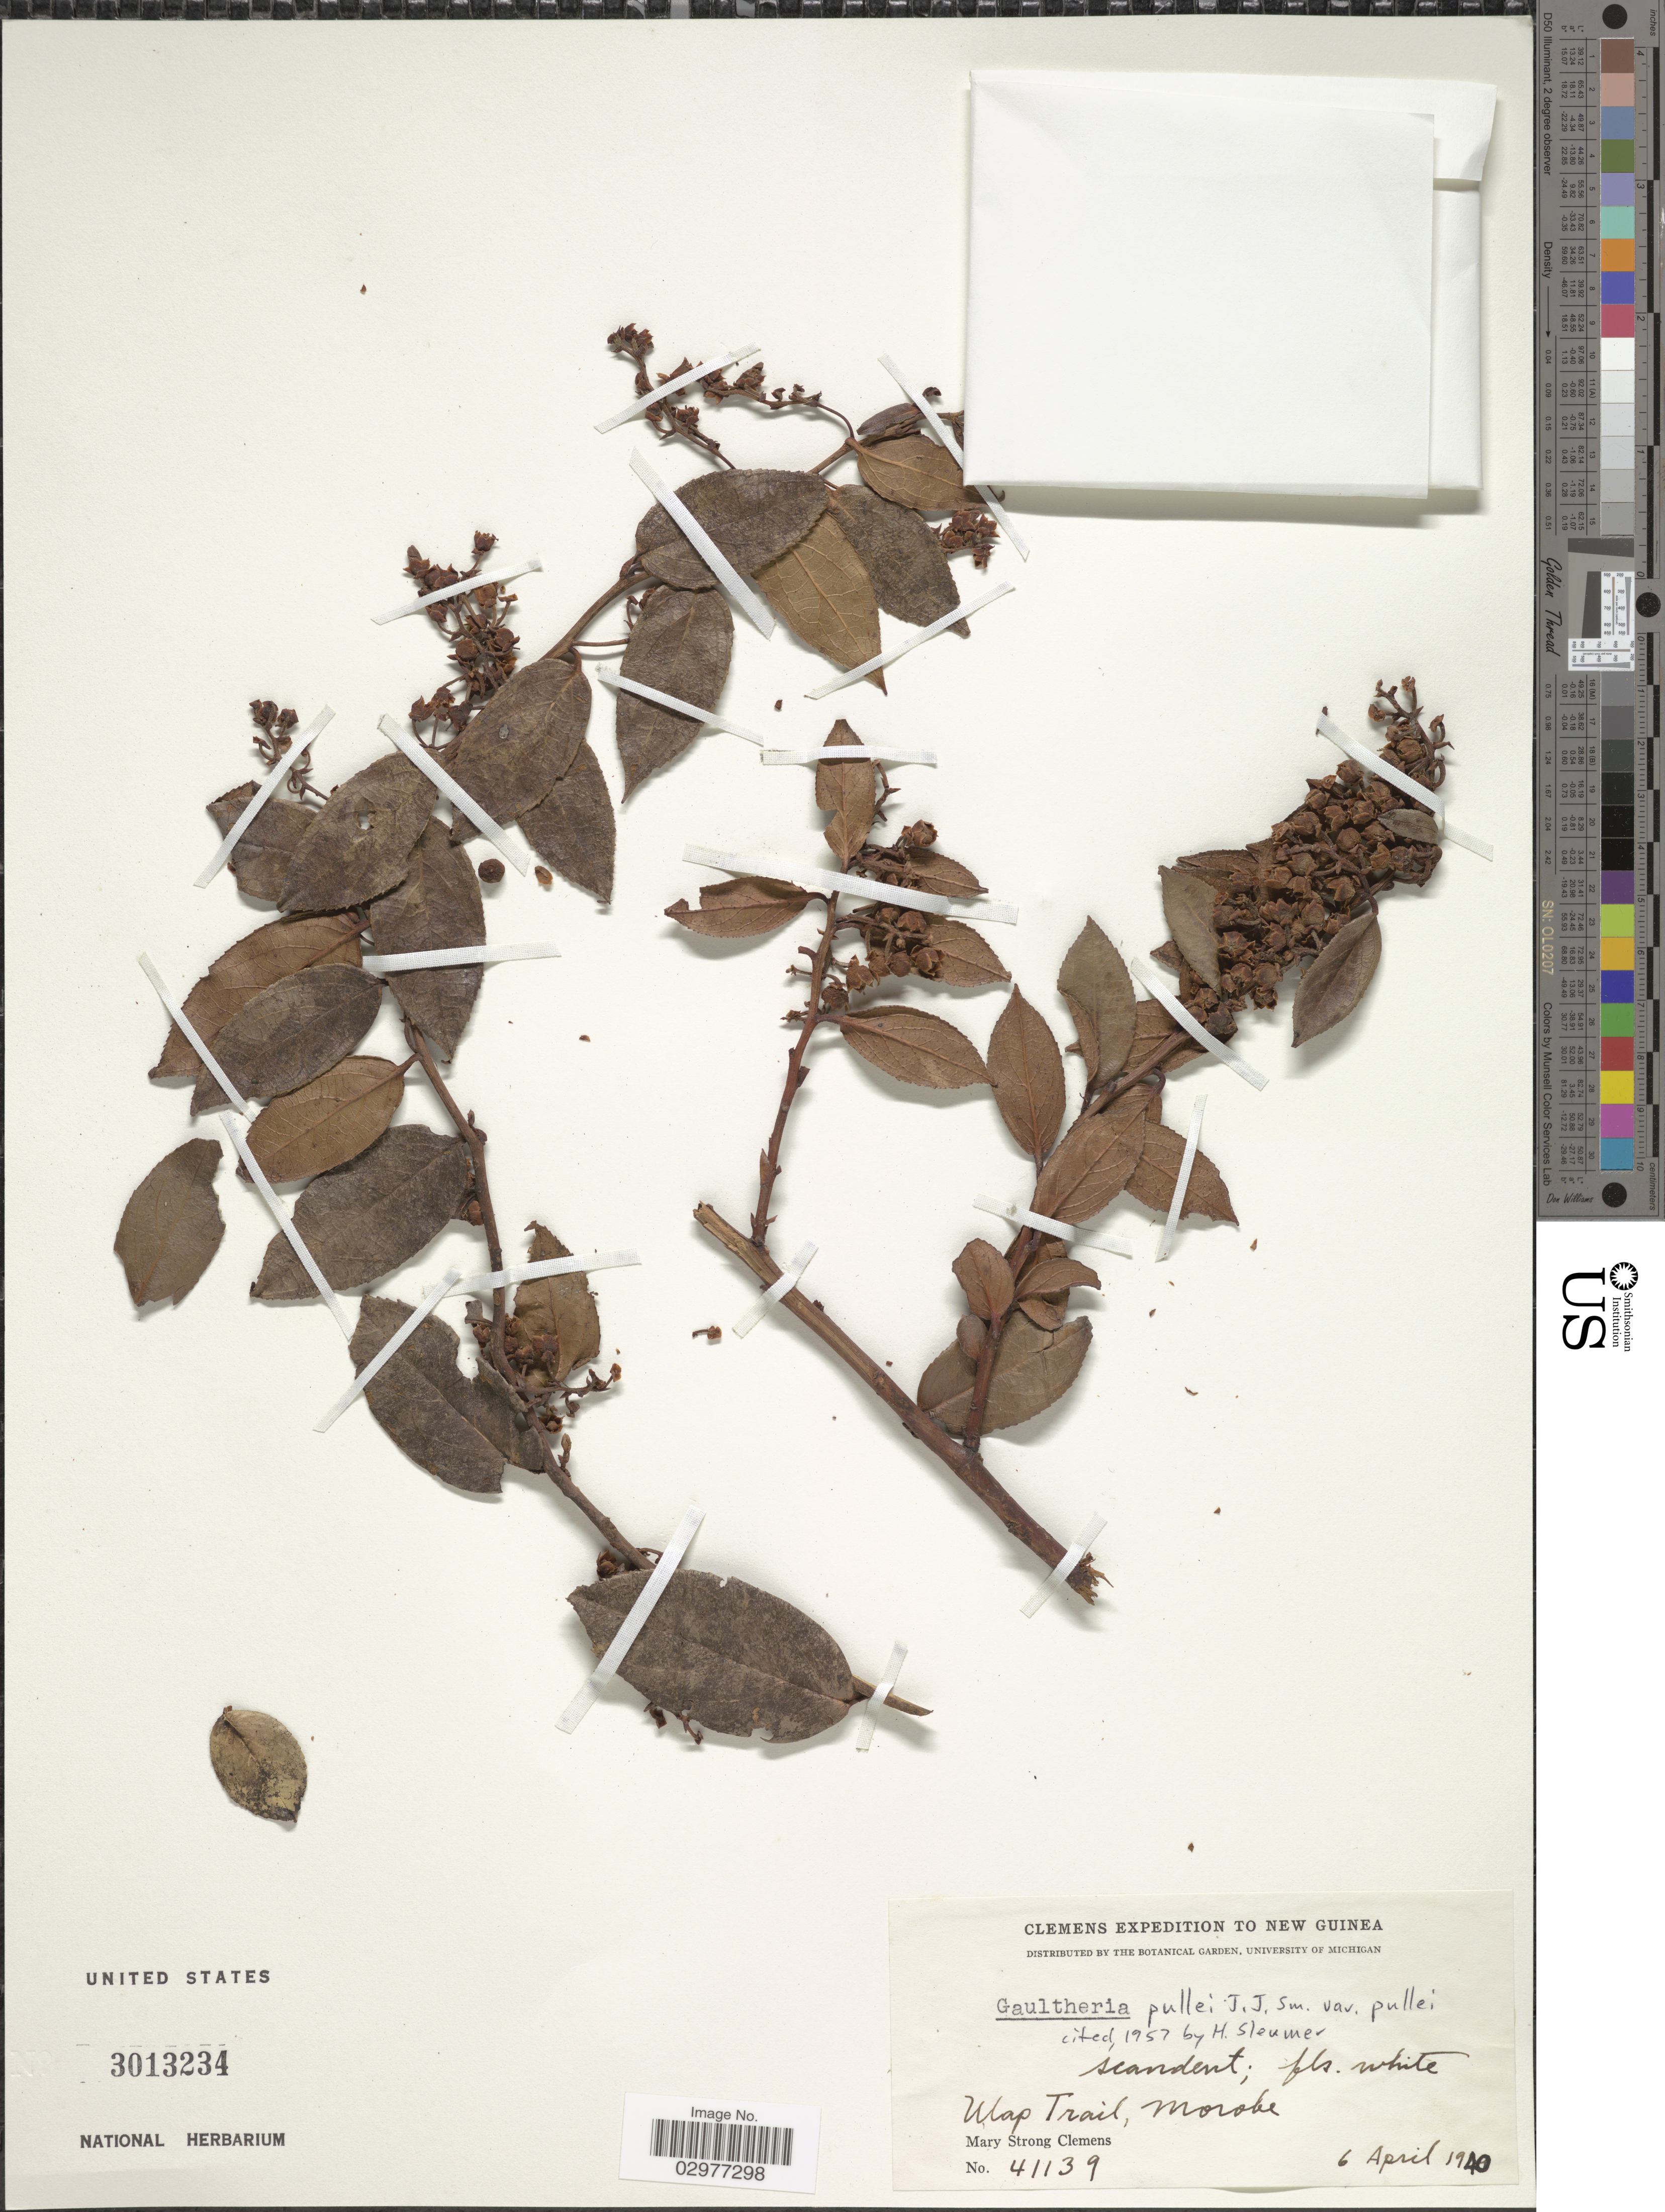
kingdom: Plantae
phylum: Tracheophyta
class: Magnoliopsida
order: Ericales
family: Ericaceae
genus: Gaultheria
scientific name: Gaultheria pullei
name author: J.J. Sm.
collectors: M. S. Clemens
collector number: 41139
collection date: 1940-04-06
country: Papua New Guinea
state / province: Morobe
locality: New Guinea. Ulap Trail, Morobe.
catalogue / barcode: US 3013234